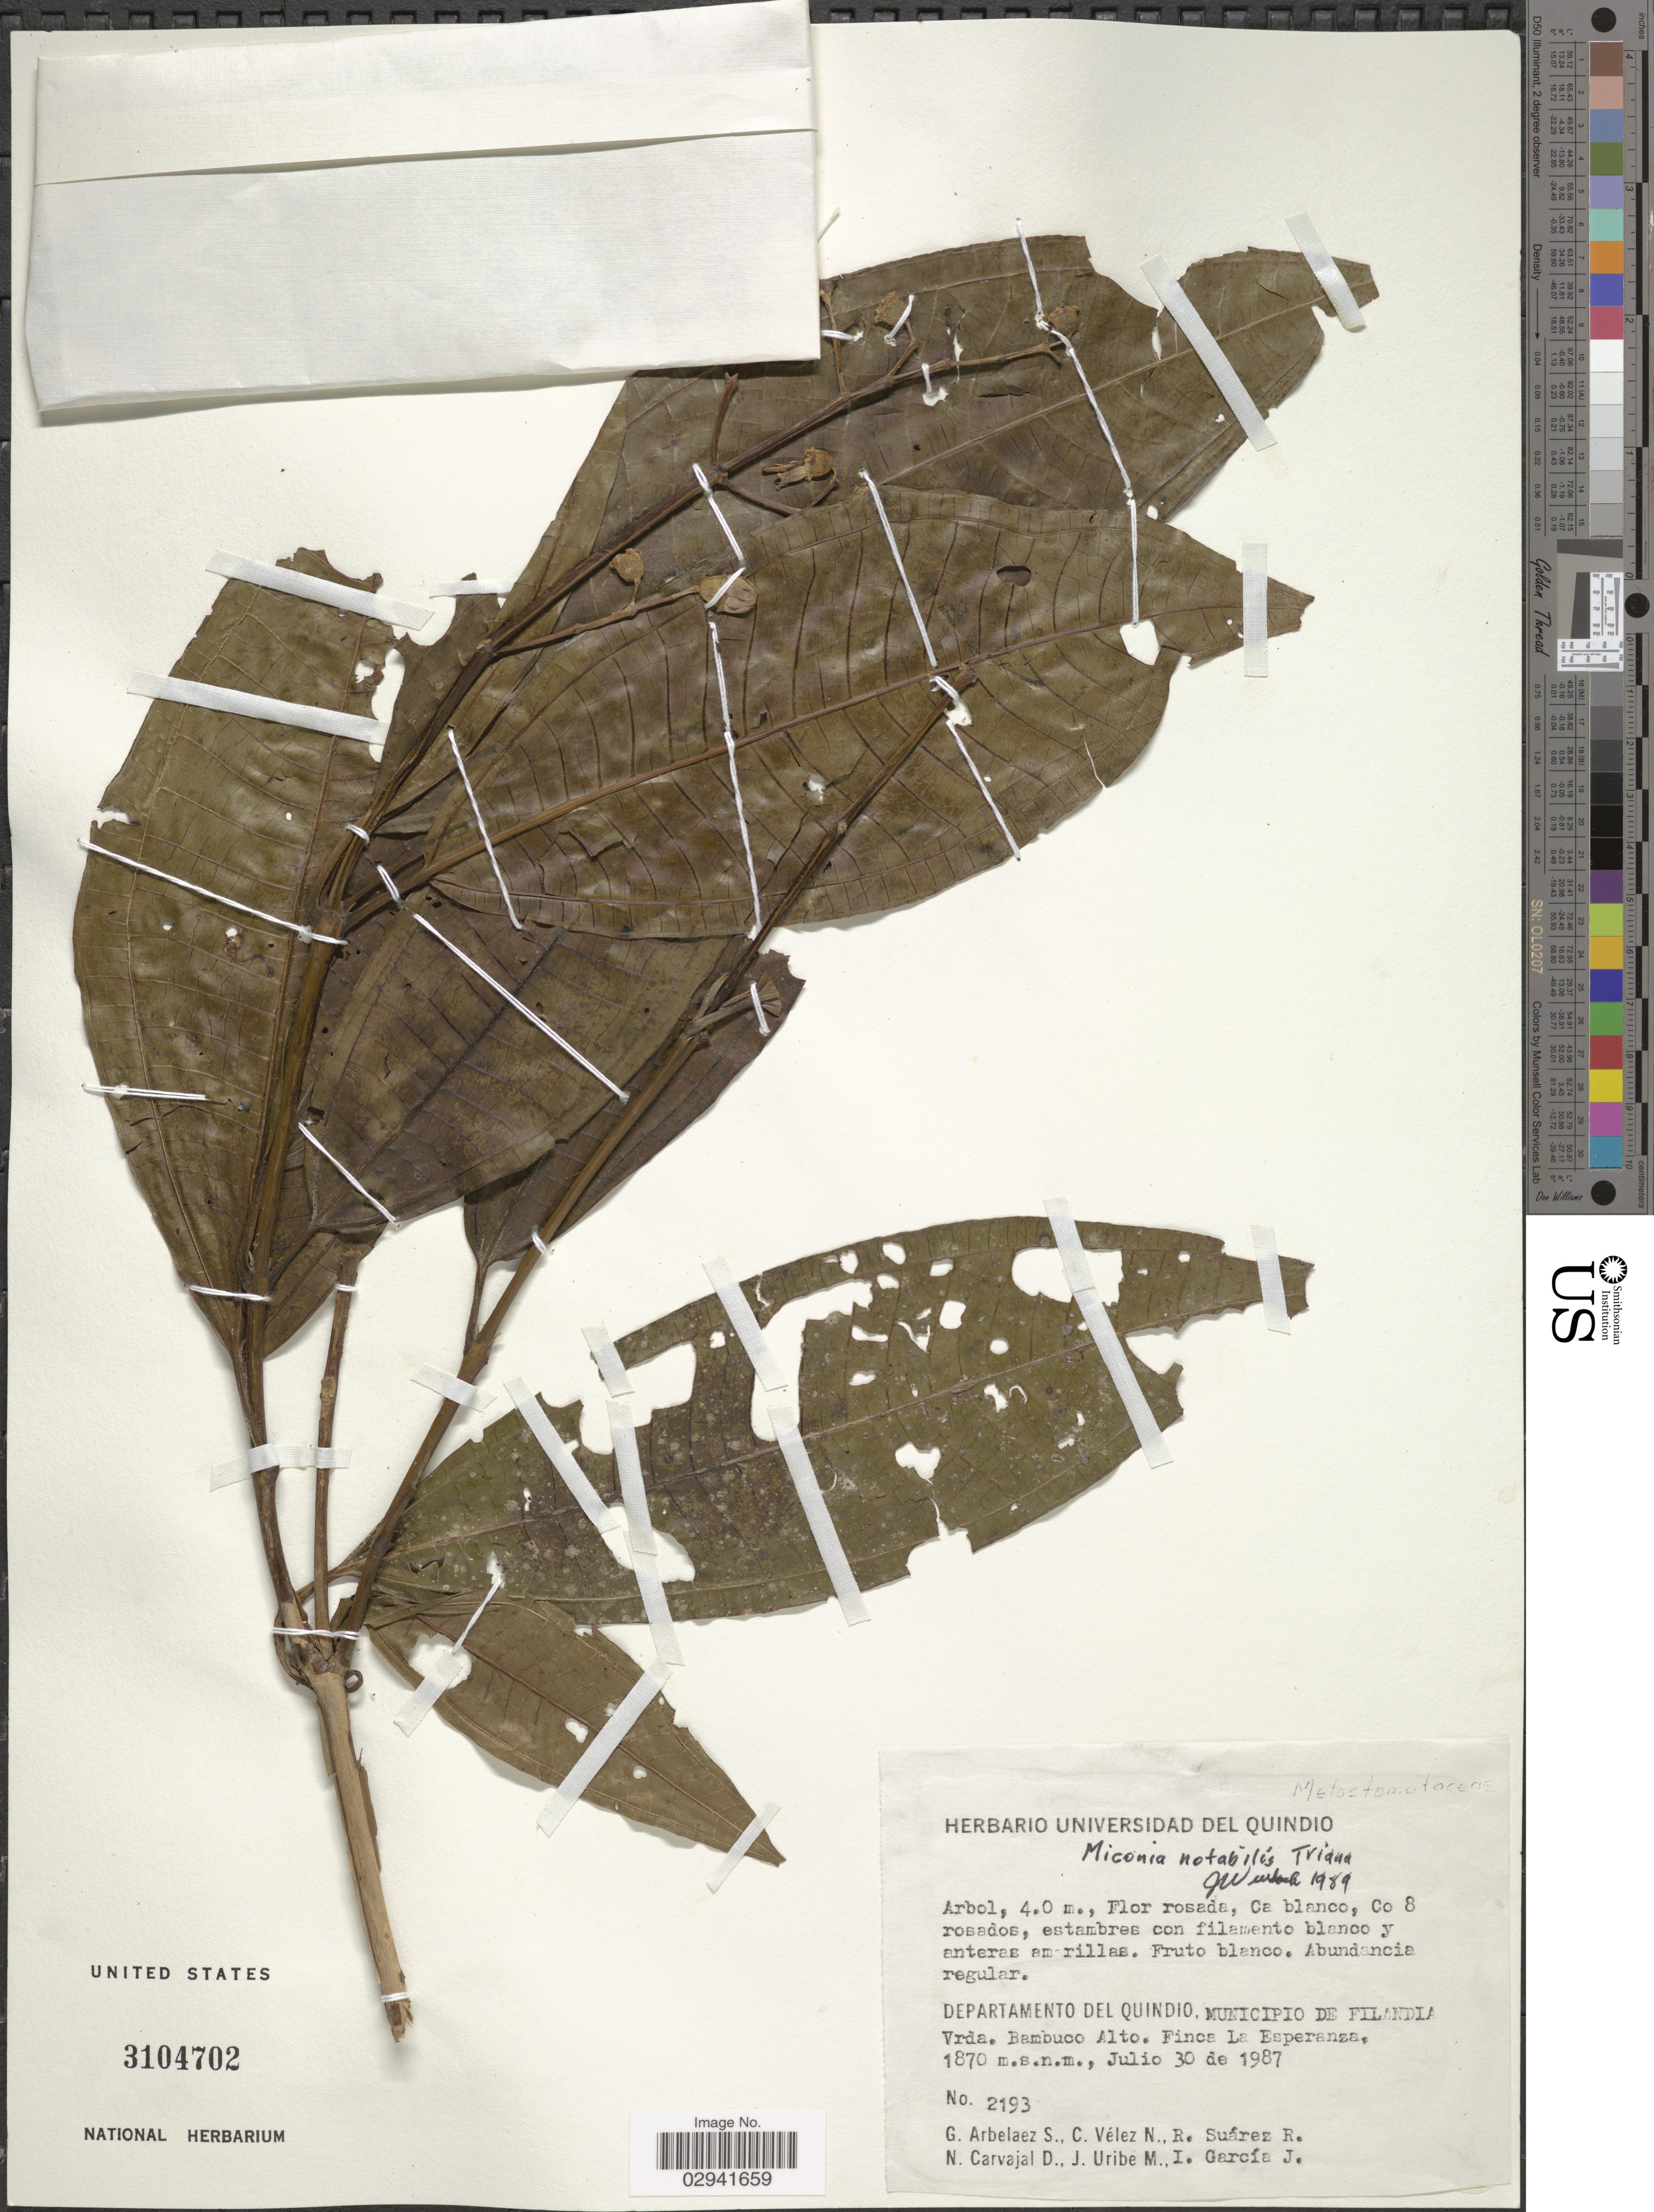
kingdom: Plantae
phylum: Tracheophyta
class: Magnoliopsida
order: Myrtales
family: Melastomataceae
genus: Miconia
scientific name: Miconia notabilis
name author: Triana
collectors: G. Arbelaez S., C. Vélez N., R. Suarez-R., N. Carvajal D. & et al.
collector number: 2193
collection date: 1987-07-30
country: Colombia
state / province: Quindío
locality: Departamento del Quindio, Municipio de Filandia. Vrda. Bambuco Alto. Finca La Esperanza.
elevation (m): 1870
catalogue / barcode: US 3104702